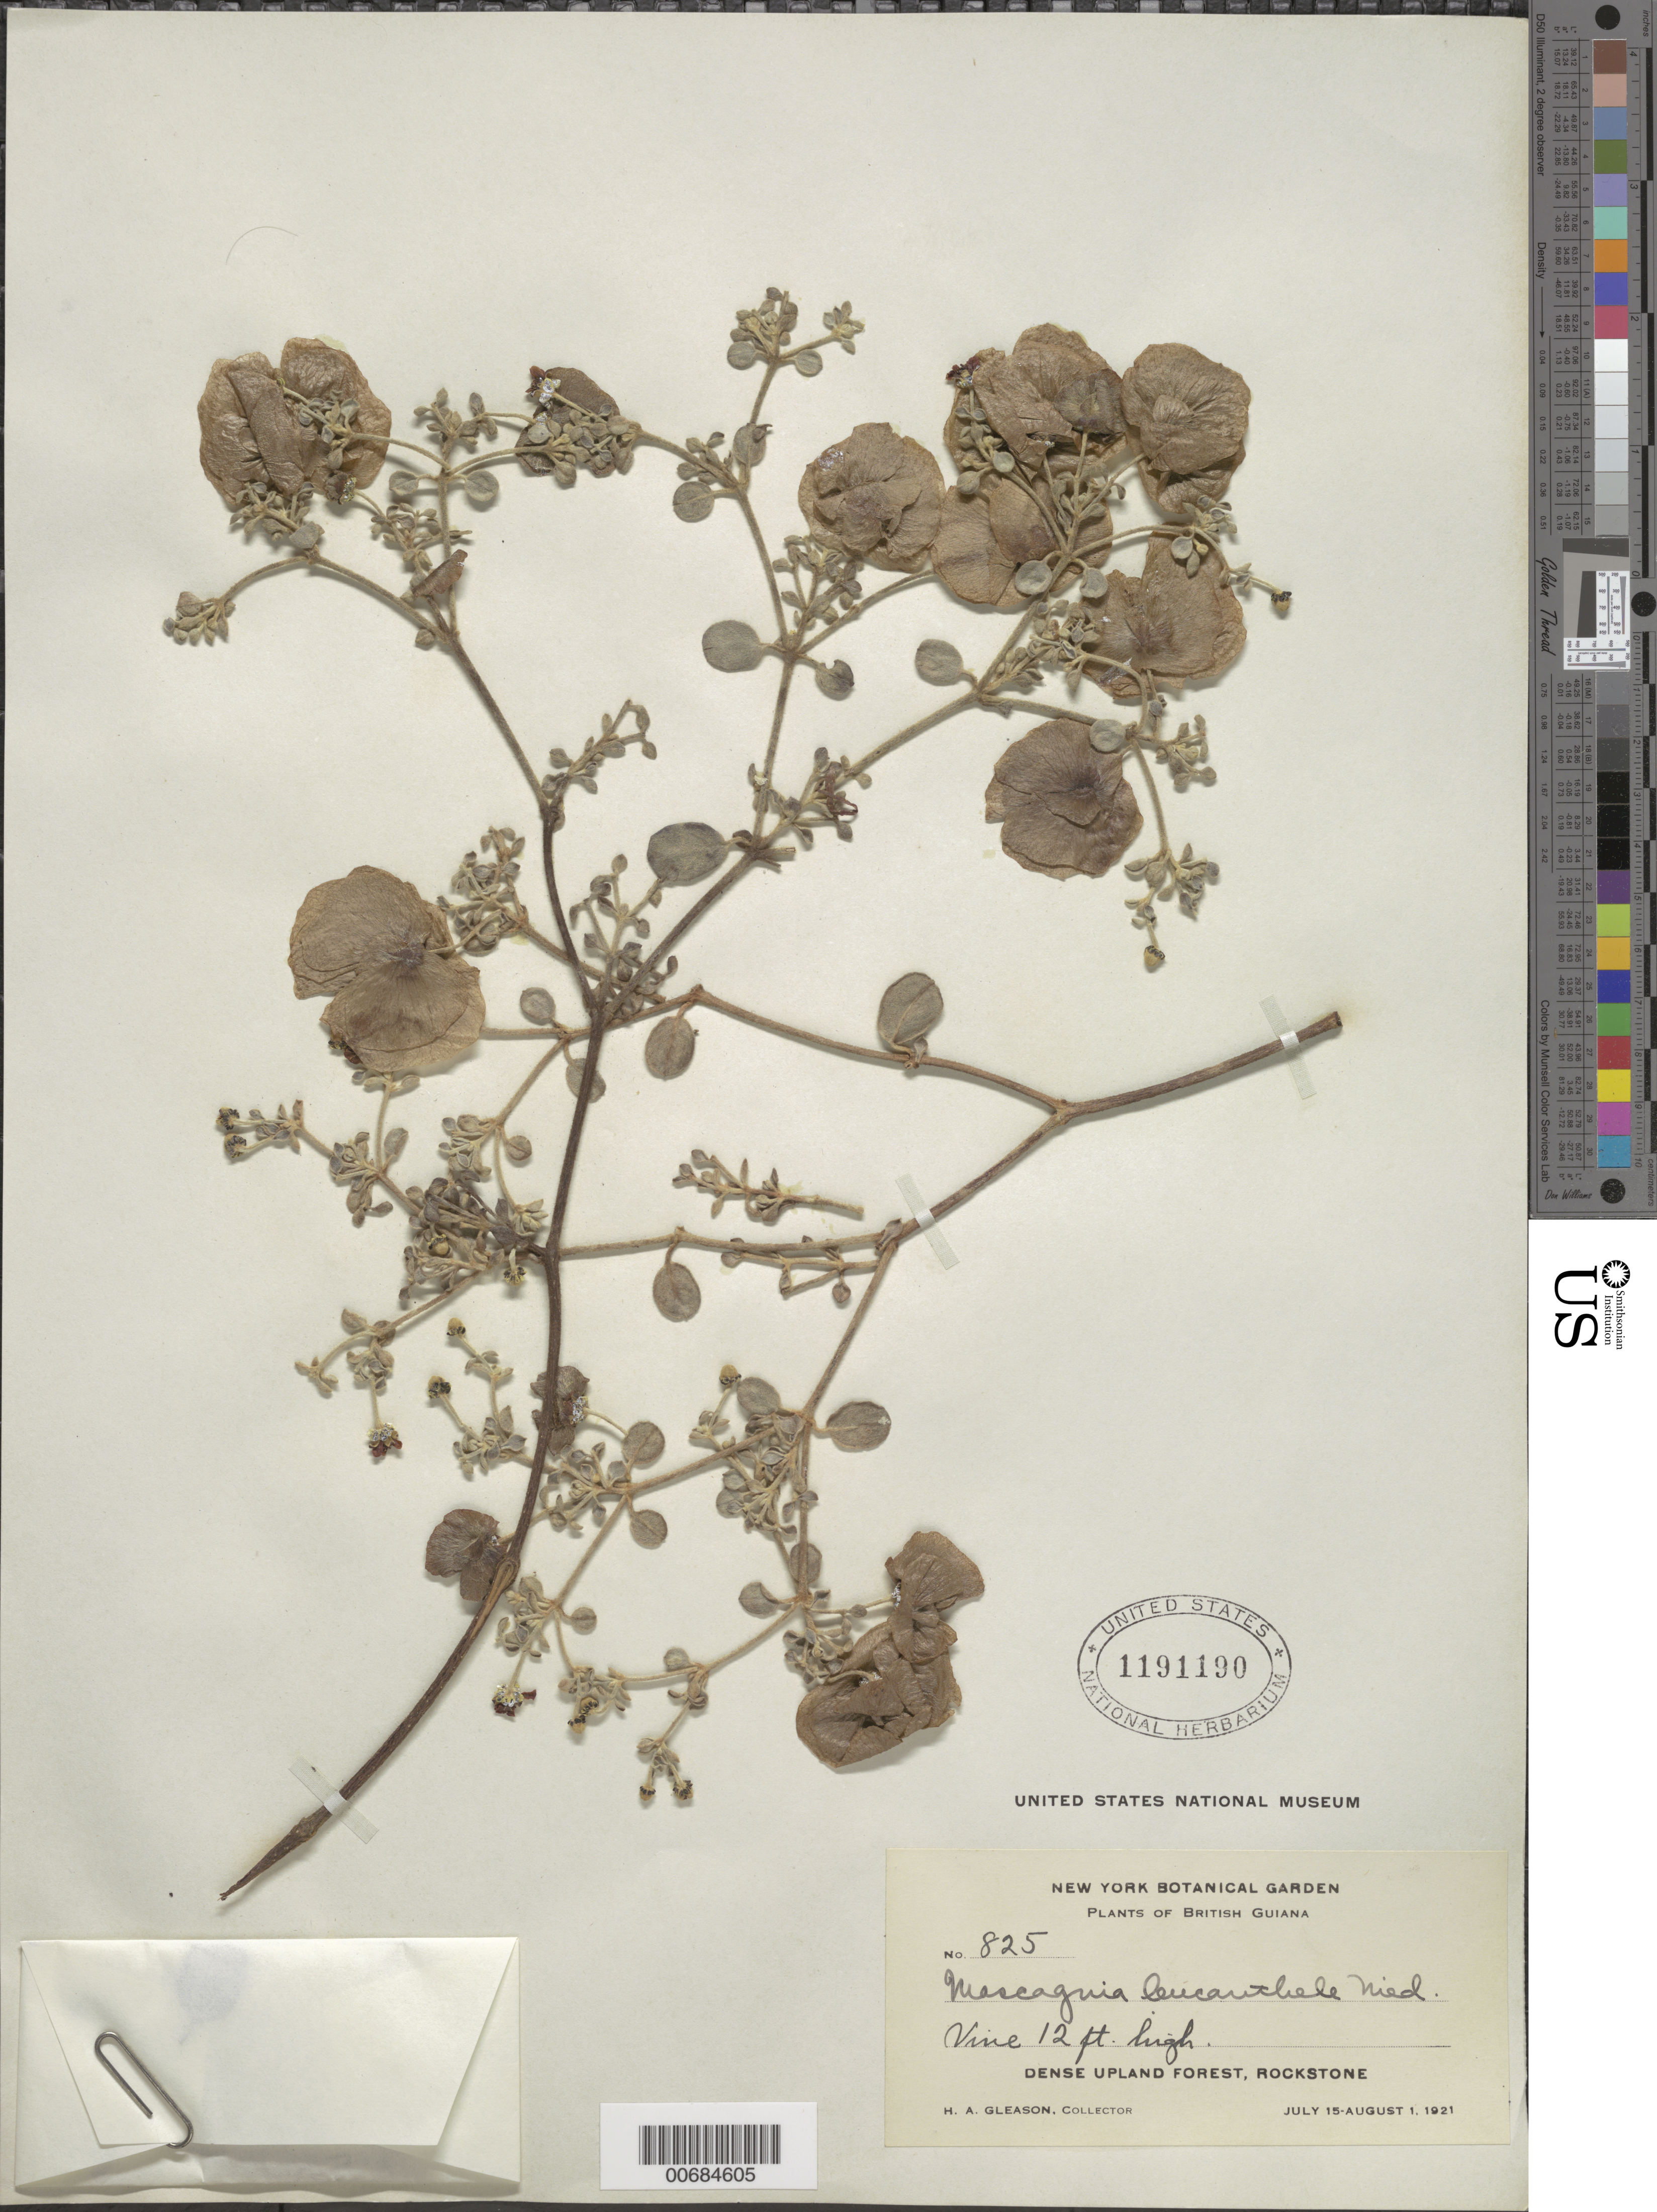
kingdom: Plantae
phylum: Tracheophyta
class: Magnoliopsida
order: Malpighiales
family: Malpighiaceae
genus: Mascagnia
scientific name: Mascagnia leucanthele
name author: Griseb.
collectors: H. A. Gleason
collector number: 825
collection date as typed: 15-Jul-21 to 1-Aug-21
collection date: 1921-07-15/1921-08-01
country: Guyana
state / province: U. Demerara-Berbice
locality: Rockstone, in and about the village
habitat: Dense upland forest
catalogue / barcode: US 1191190